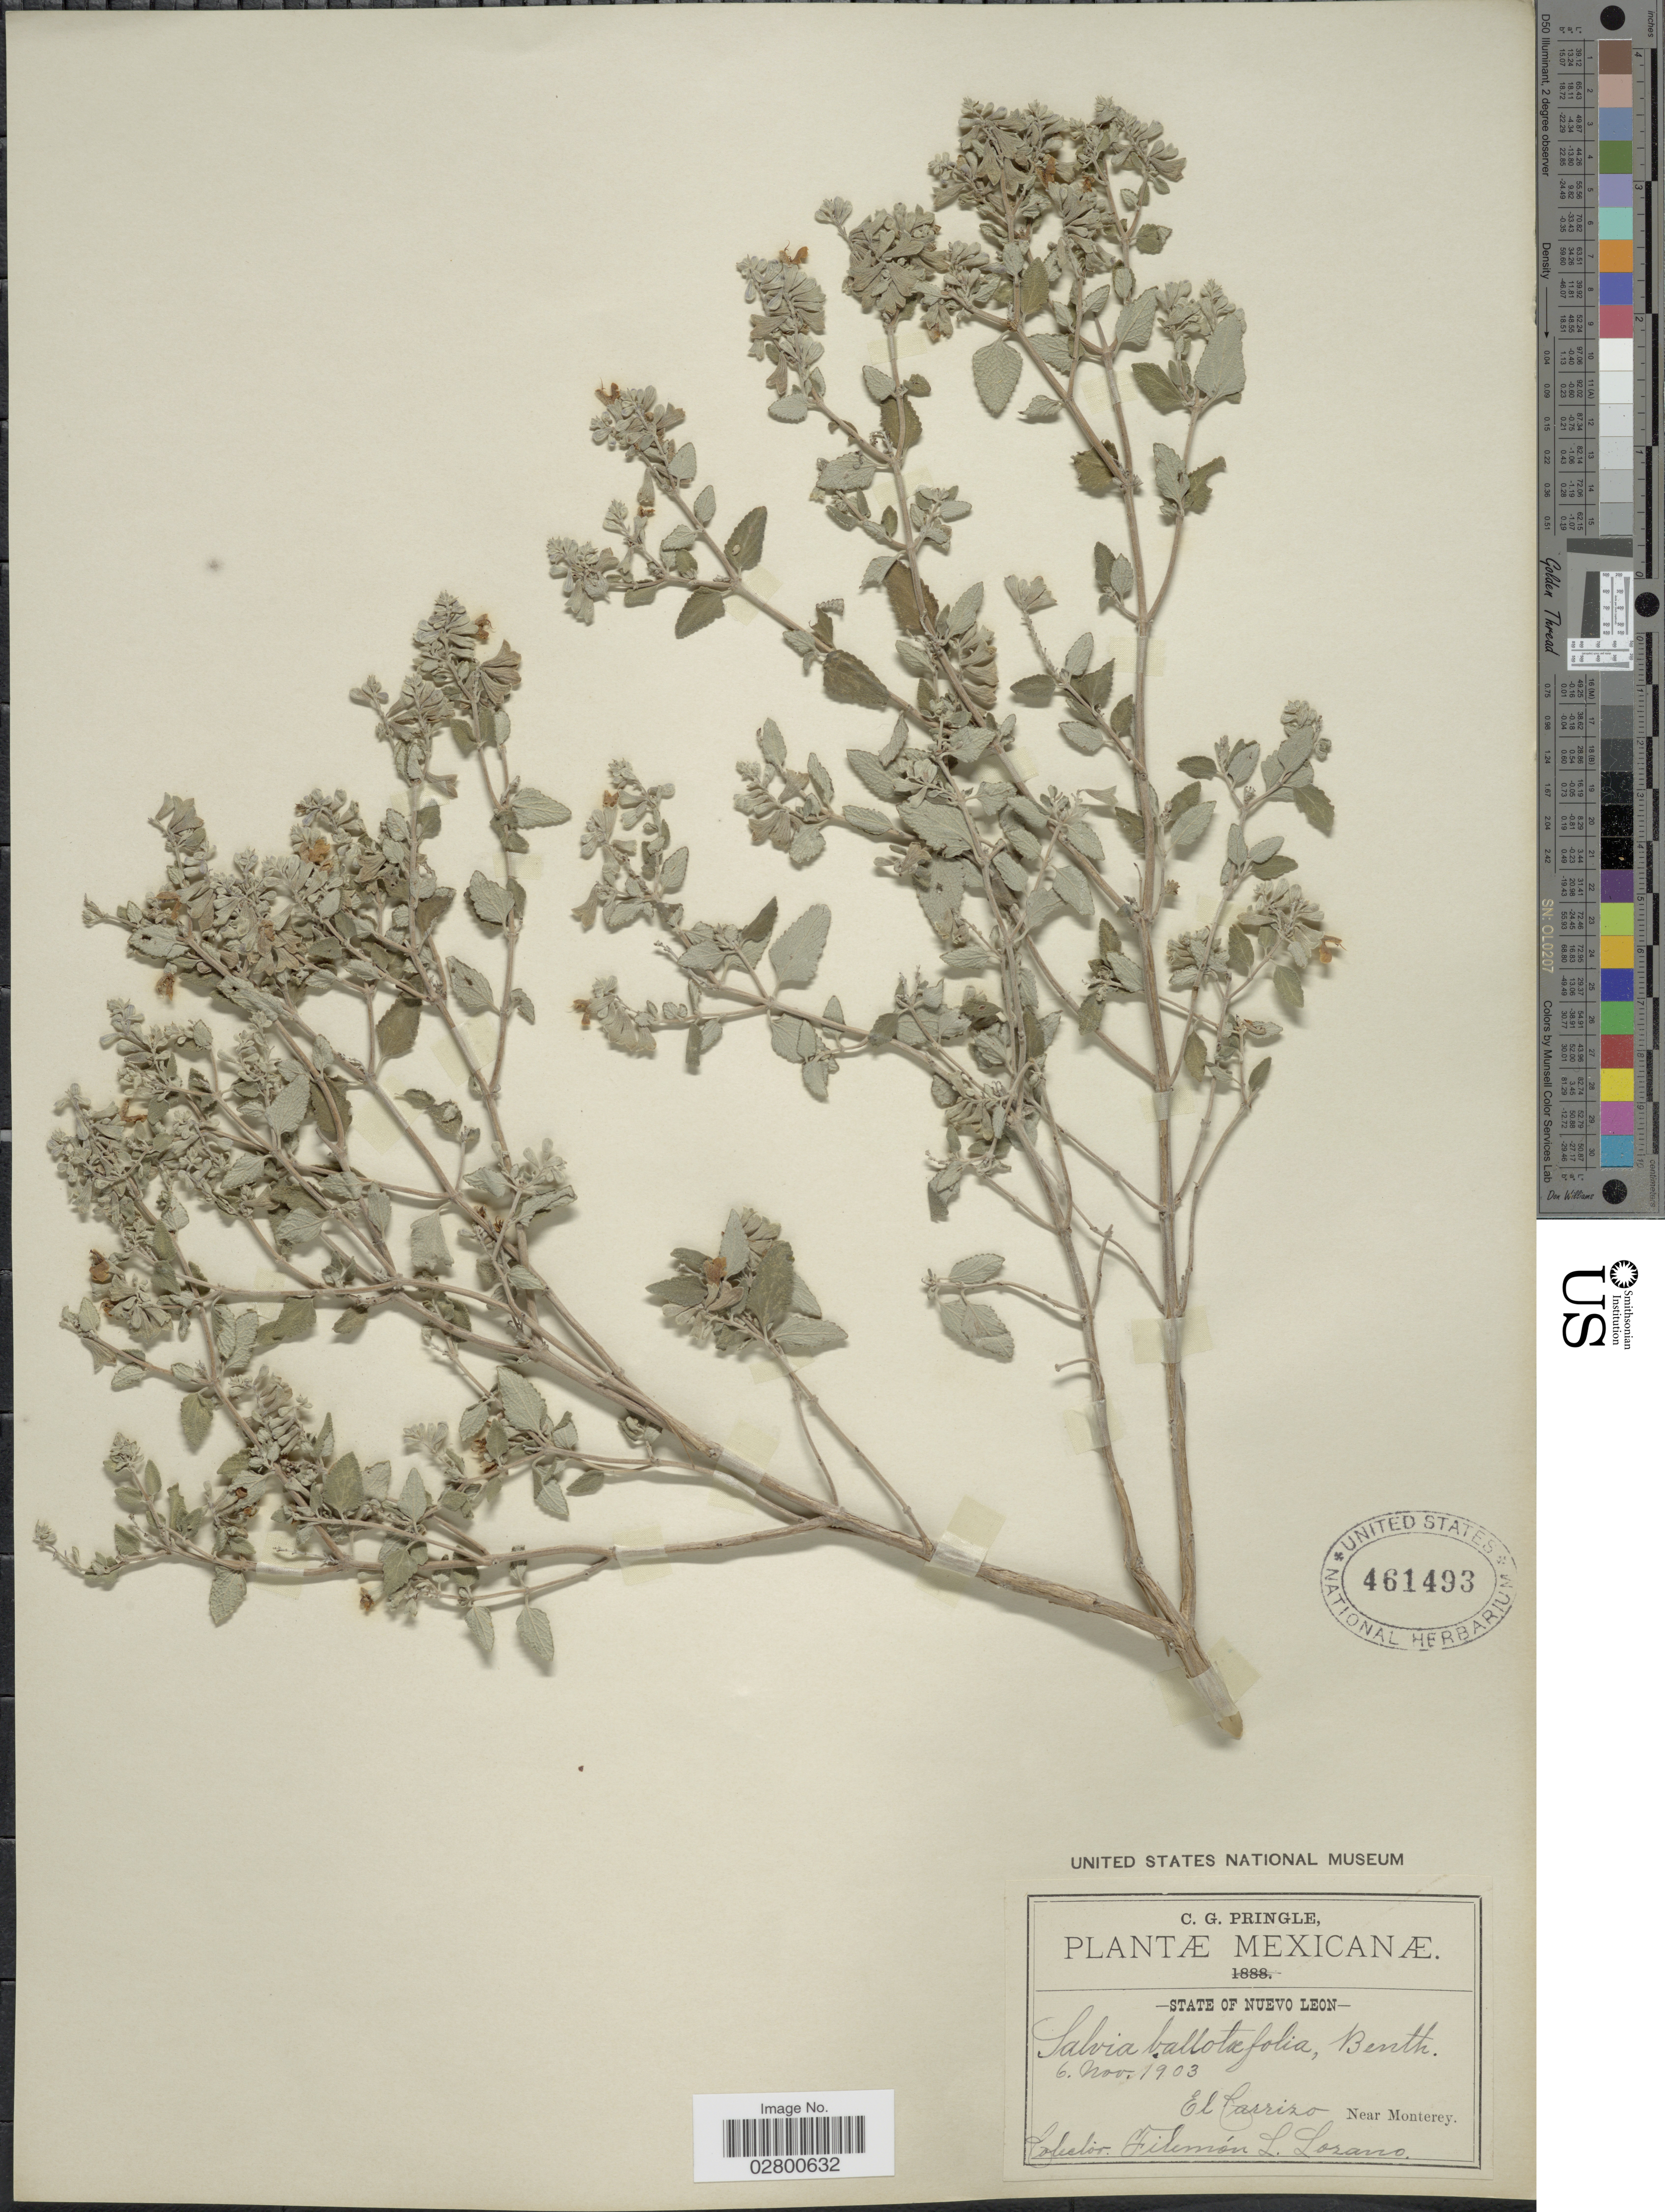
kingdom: Plantae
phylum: Tracheophyta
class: Magnoliopsida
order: Lamiales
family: Lamiaceae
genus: Salvia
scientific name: Salvia ballotiflora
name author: Benth.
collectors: C. G. Pringle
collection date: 1903-11-06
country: Mexico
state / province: Nuevo León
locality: El Parrizo, near Monterey.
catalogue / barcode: US 461493